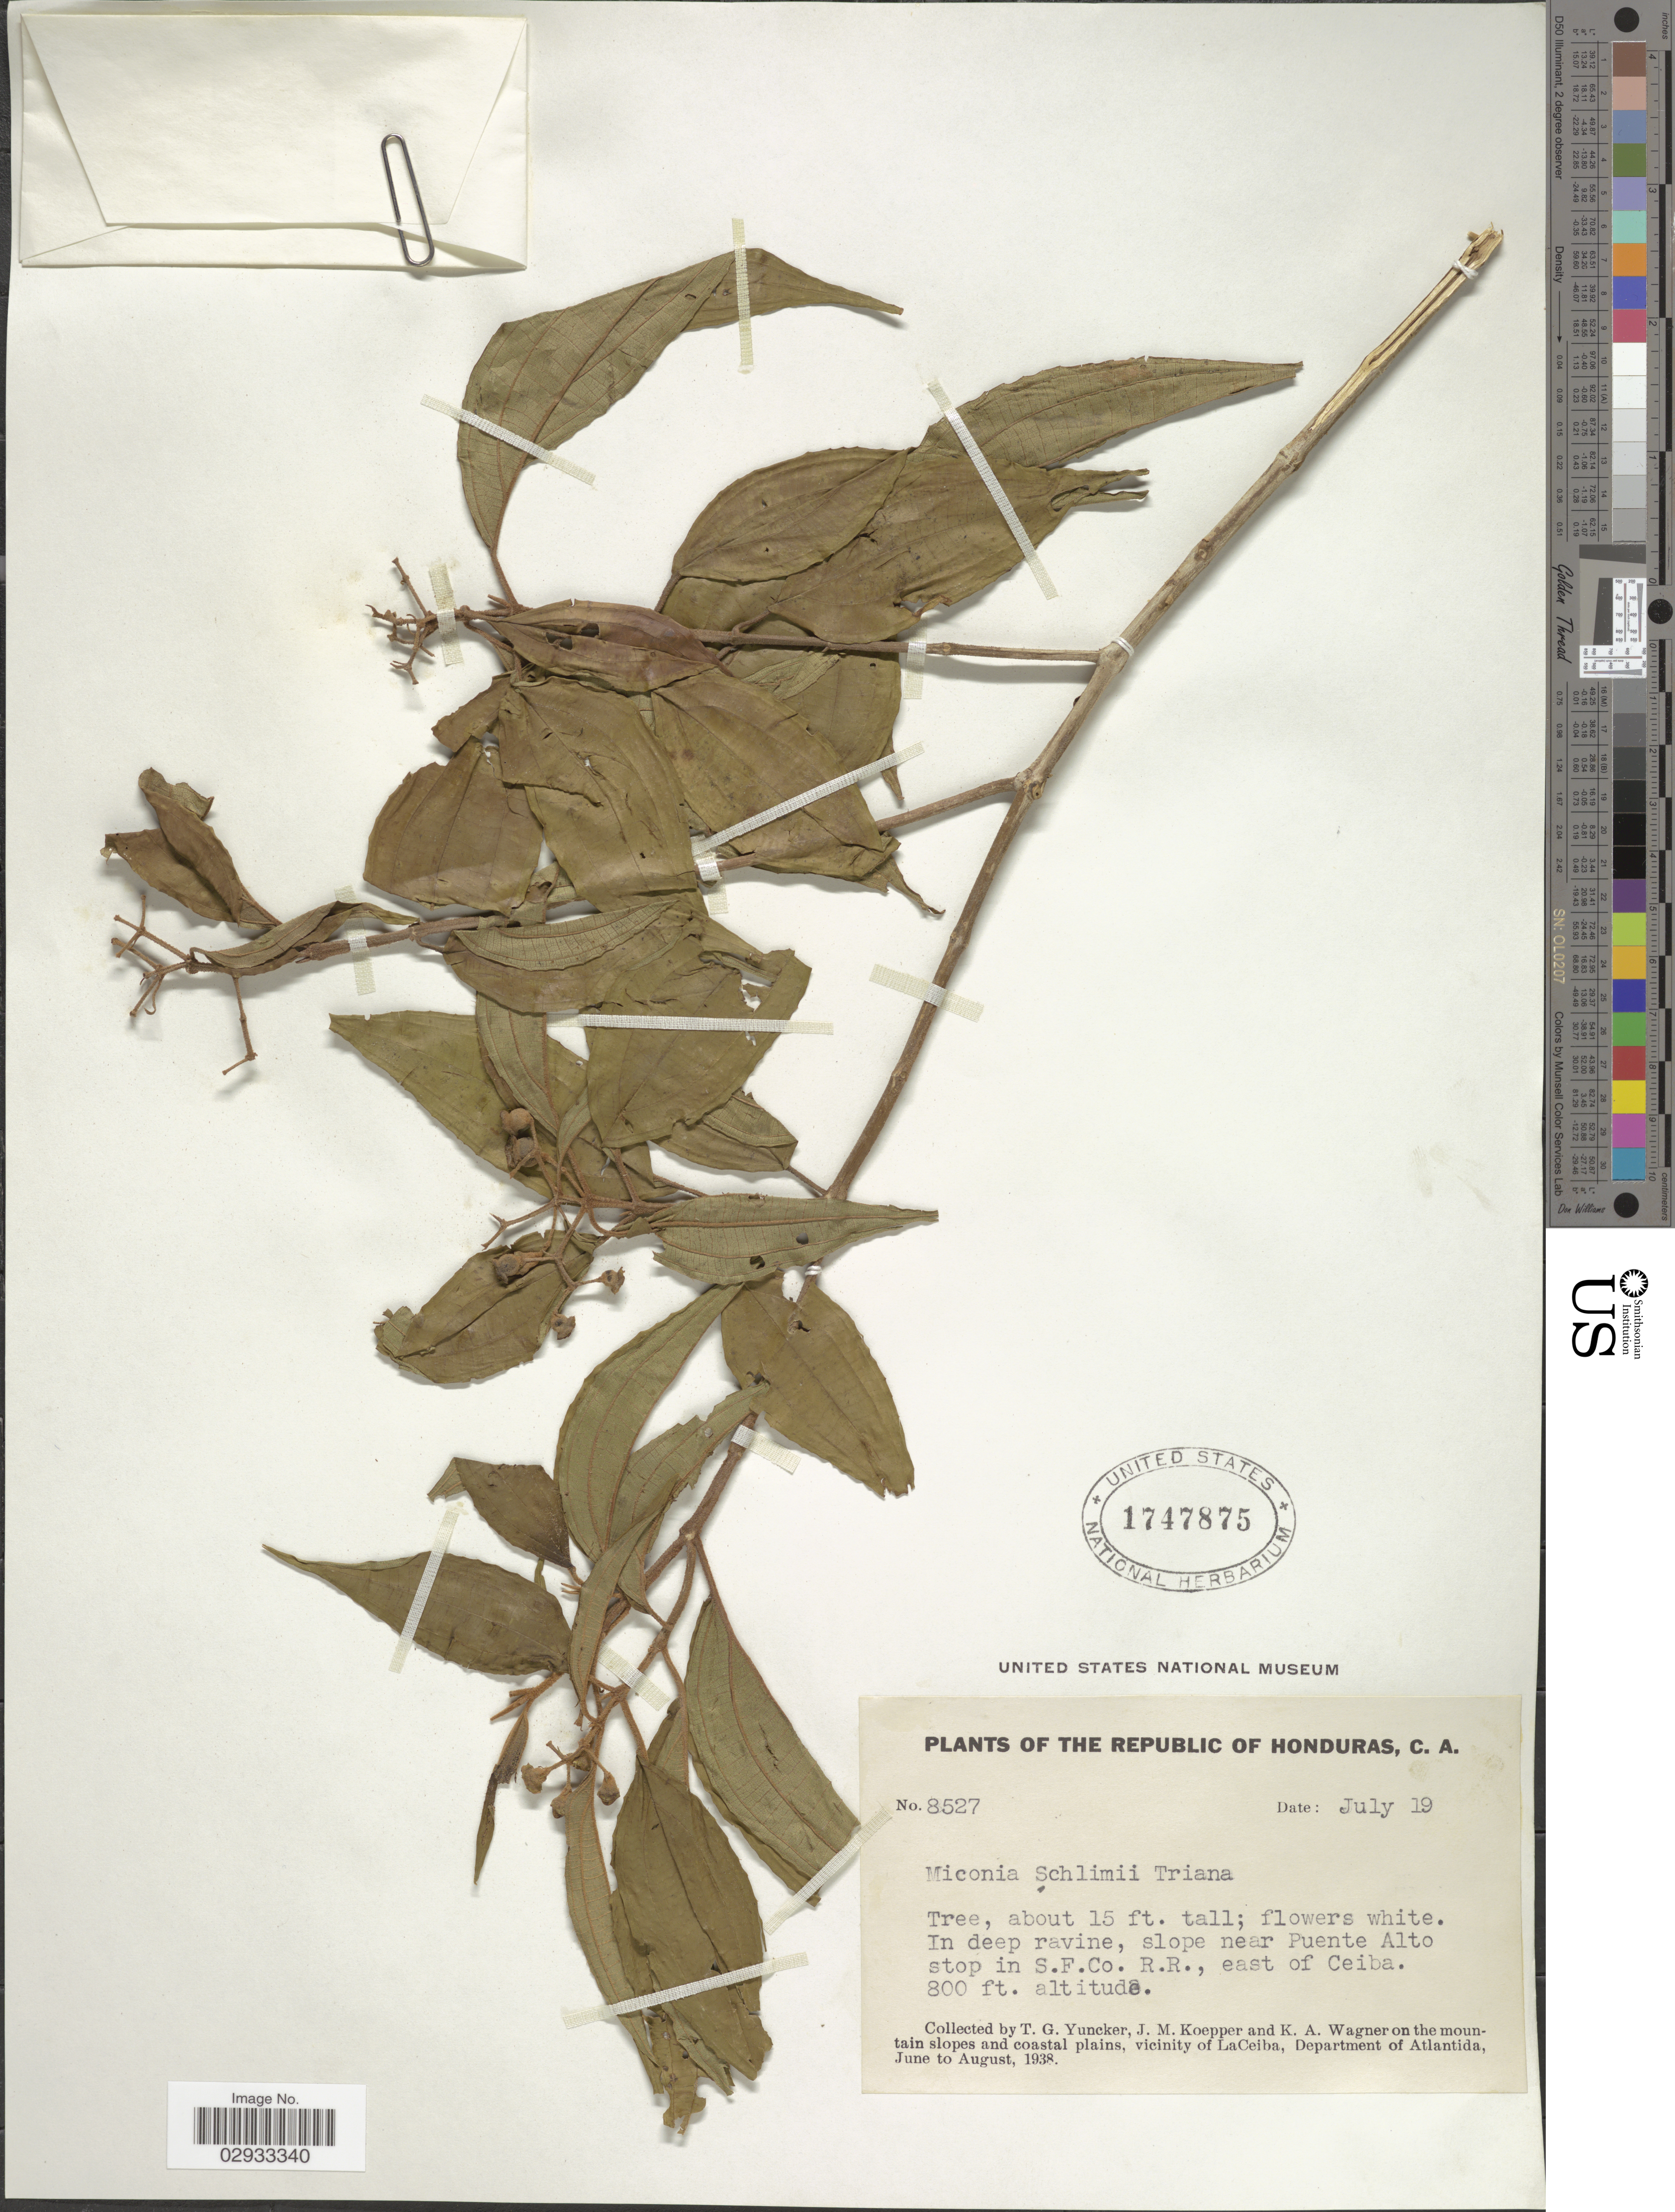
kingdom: Plantae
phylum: Tracheophyta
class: Magnoliopsida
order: Myrtales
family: Melastomataceae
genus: Miconia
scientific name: Miconia schlimii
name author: Triana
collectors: T. G. Yuncker, J. M. Koepper & K. A. Wagner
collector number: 8527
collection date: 1938-07-19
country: Honduras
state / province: Atlántida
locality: Slope near Puente Alto stop in S.F. Co. R.R., east of Ceiba. Mountain slopes and coastal plains, vicinity of LaCeiba, Department of Atlantida.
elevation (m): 244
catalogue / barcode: US 1747875